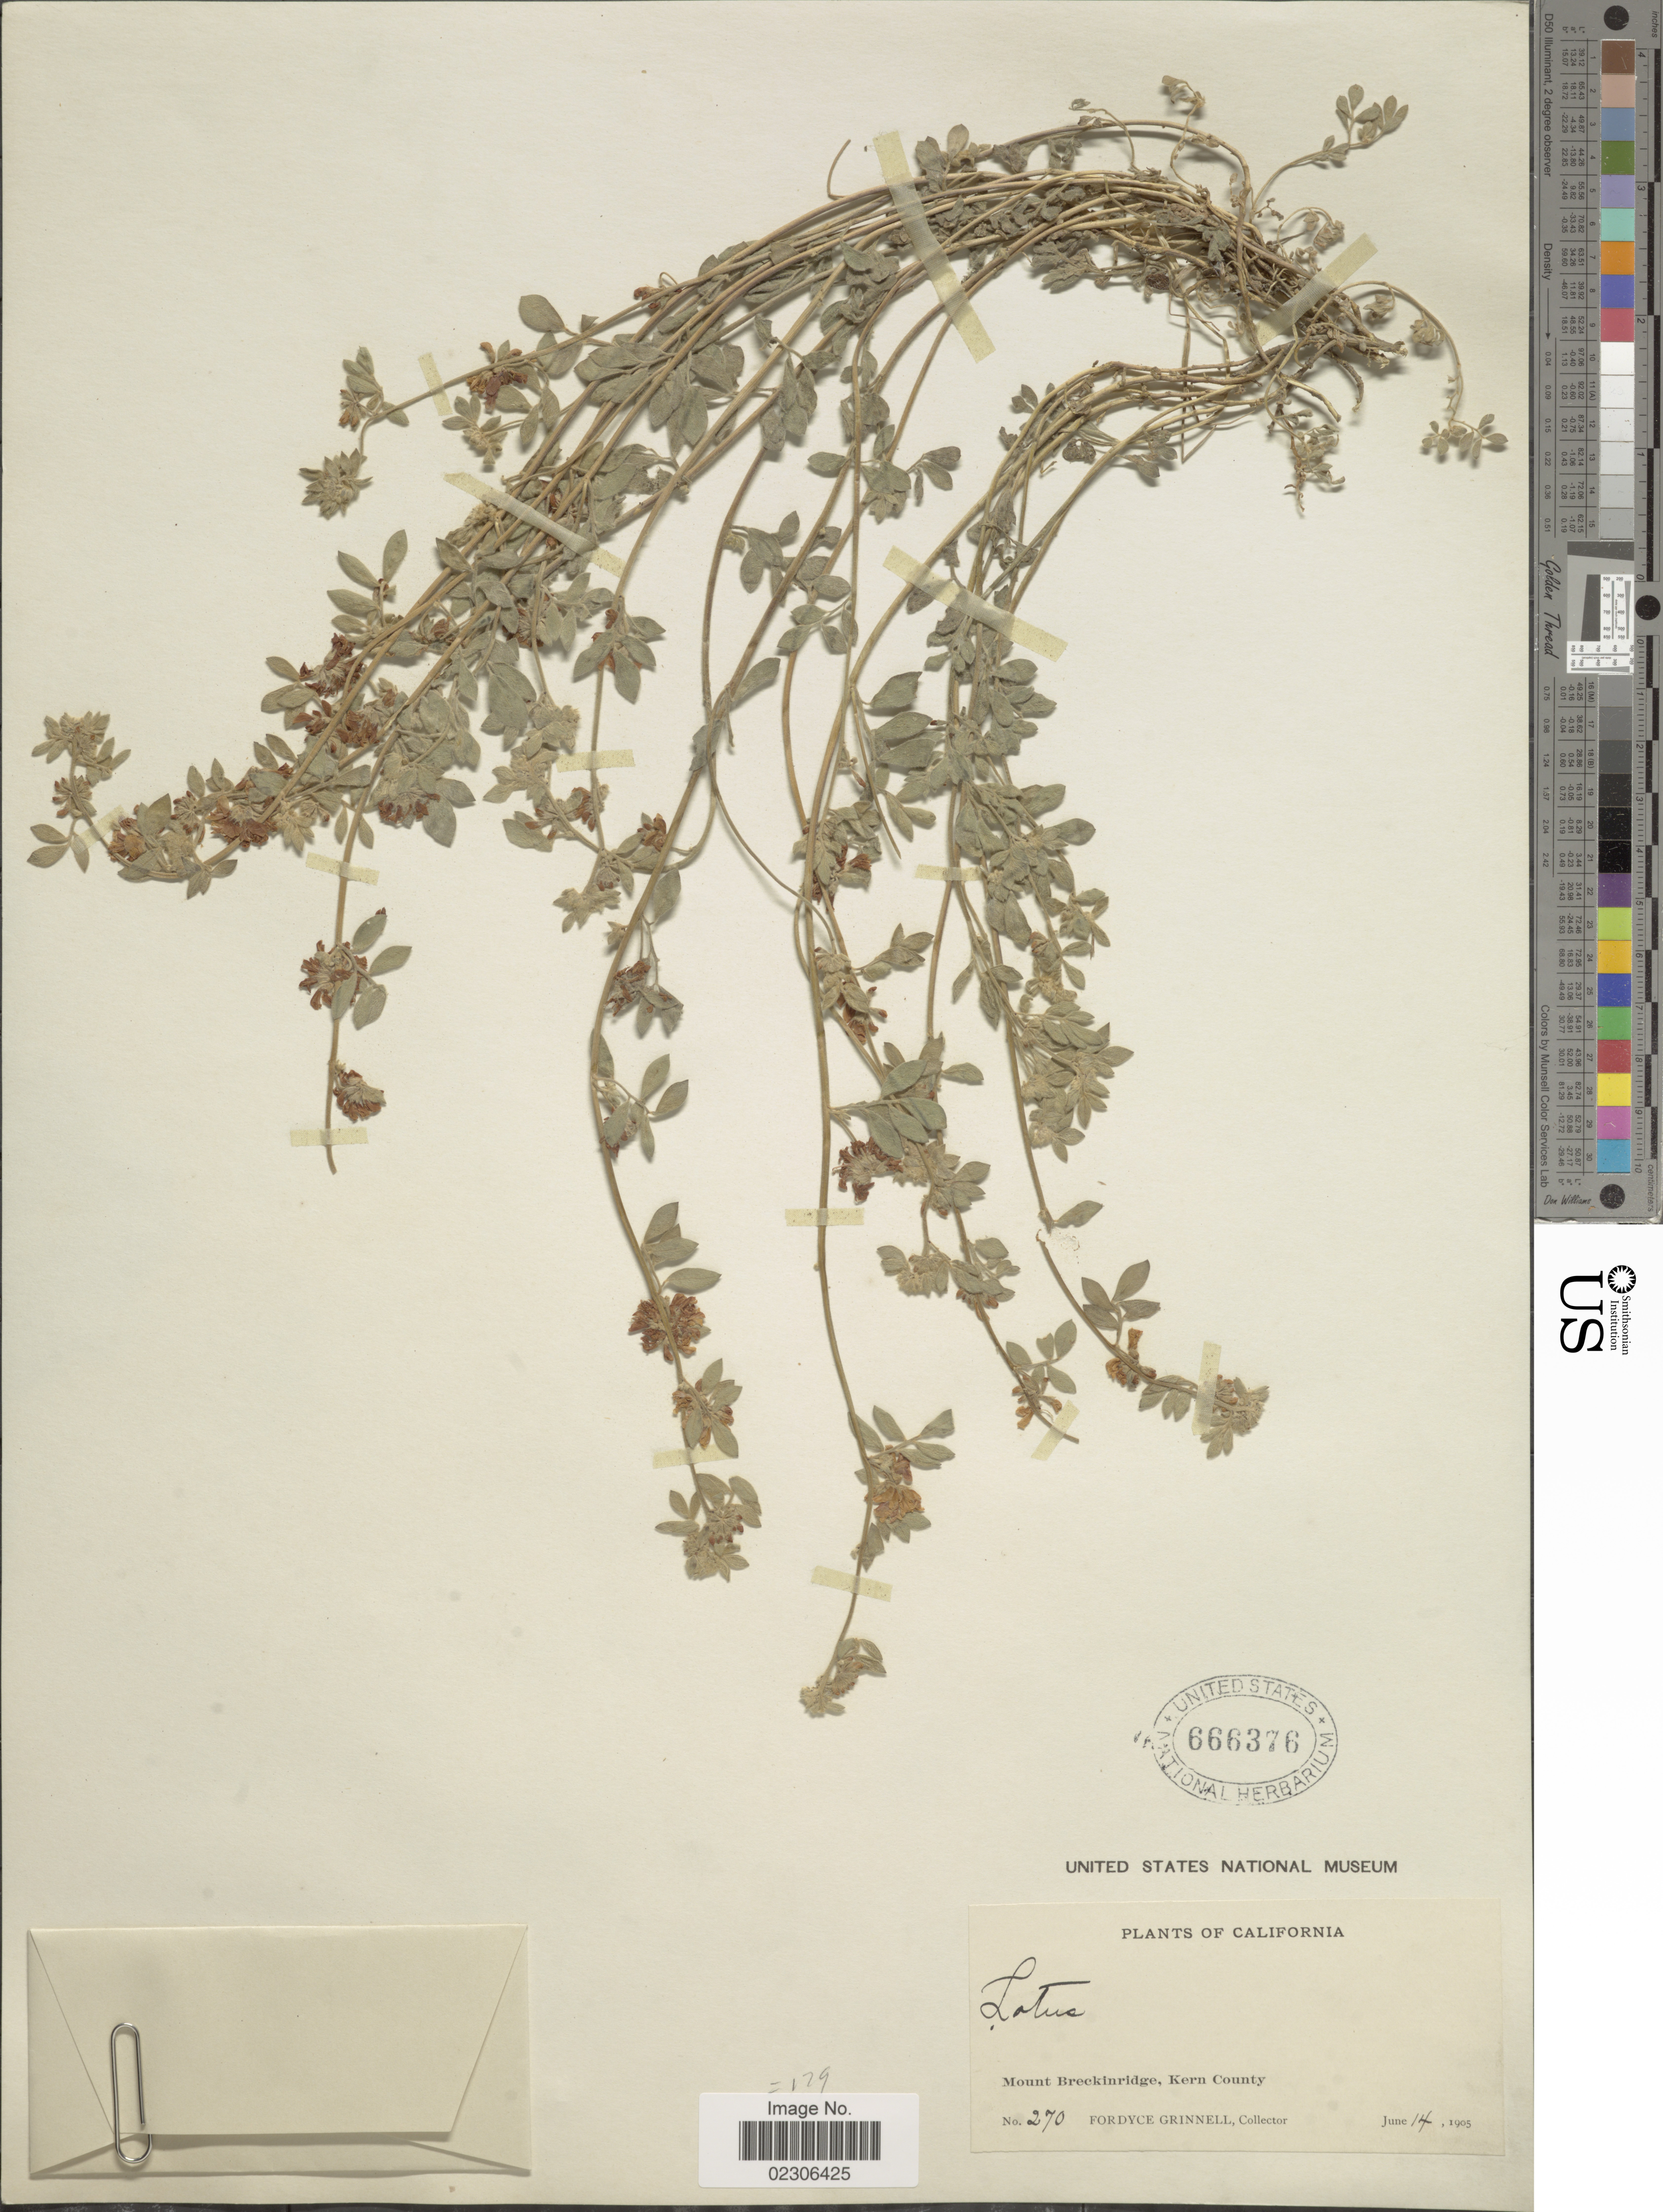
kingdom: Plantae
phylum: Tracheophyta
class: Magnoliopsida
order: Fabales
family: Fabaceae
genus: Lotus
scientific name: Lotus sp.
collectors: F. Grinnell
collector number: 270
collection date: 1905-06-14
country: United States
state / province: California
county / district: Kern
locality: Mount Breckinridge, Kern County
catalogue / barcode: US 666376